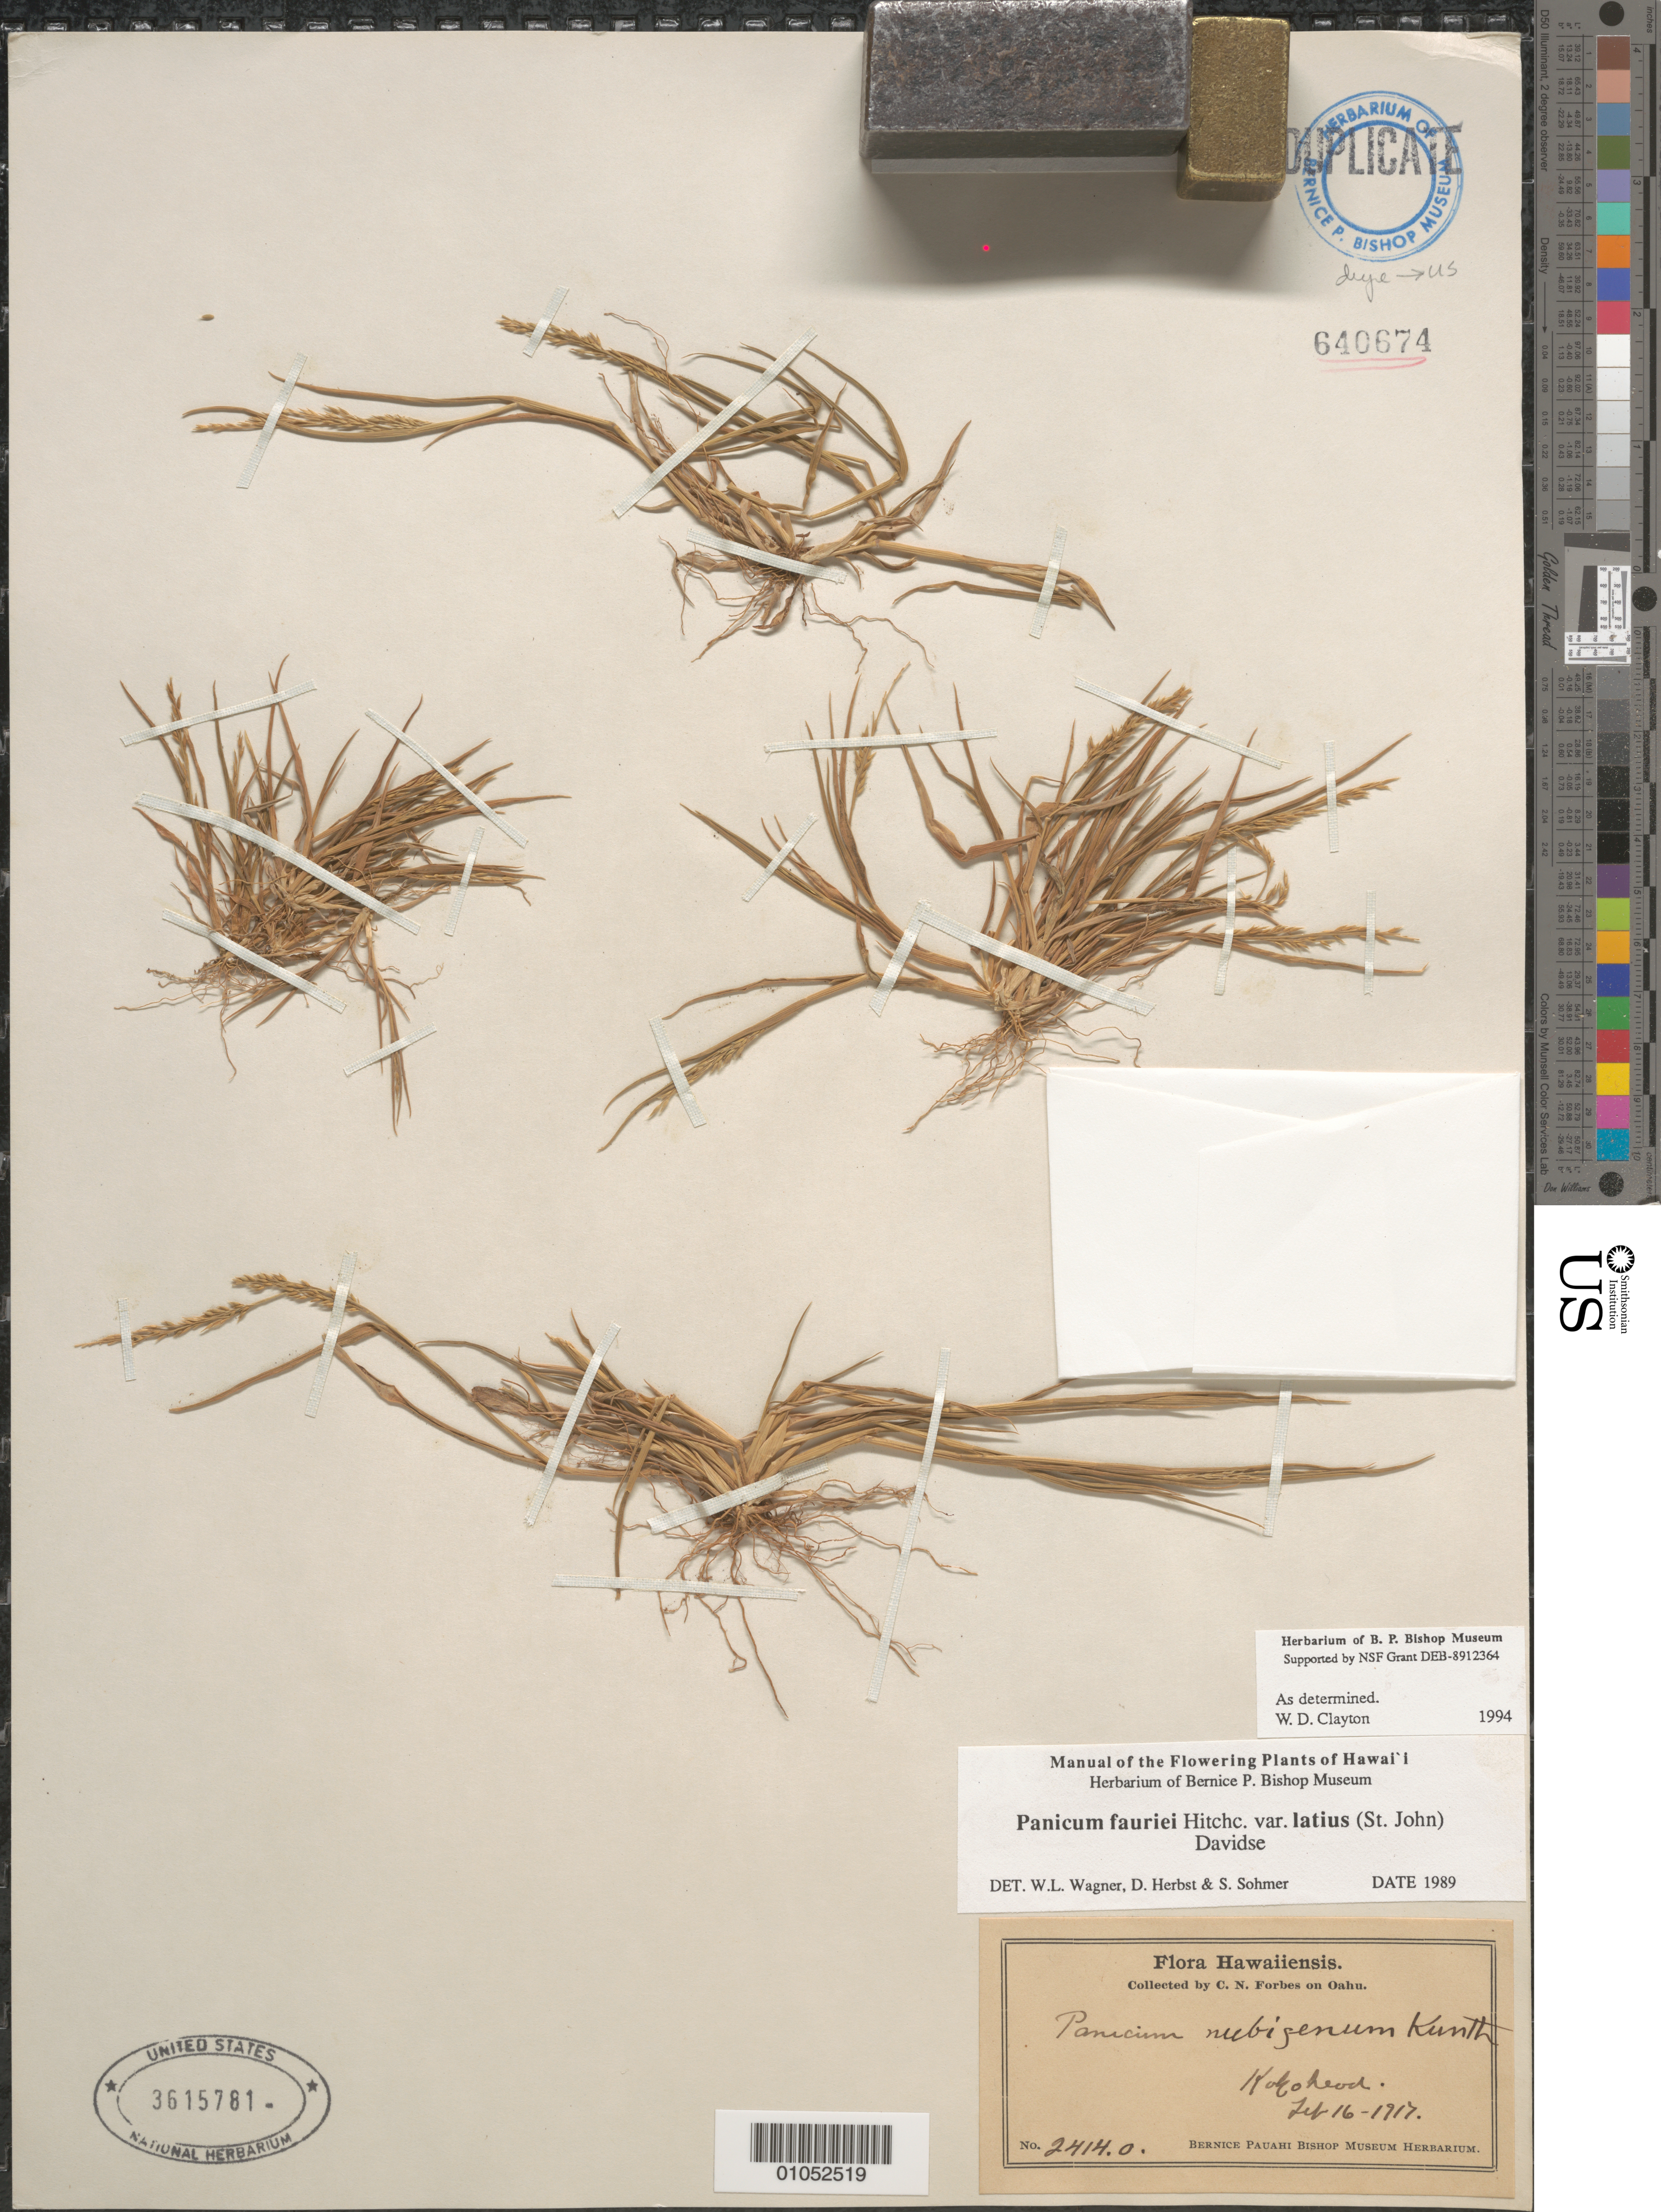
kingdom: Plantae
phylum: Tracheophyta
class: Liliopsida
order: Poales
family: Poaceae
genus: Panicum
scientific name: Panicum fauriei var. latius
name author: (H. St. John) Davidse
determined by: Clayton, W. D.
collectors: C. N. Forbes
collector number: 2414.O.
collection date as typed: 16 Feb 1917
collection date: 1917-02-16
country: United States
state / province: Hawaii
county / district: Honolulu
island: Oahu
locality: Koko Head.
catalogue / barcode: US 3615781